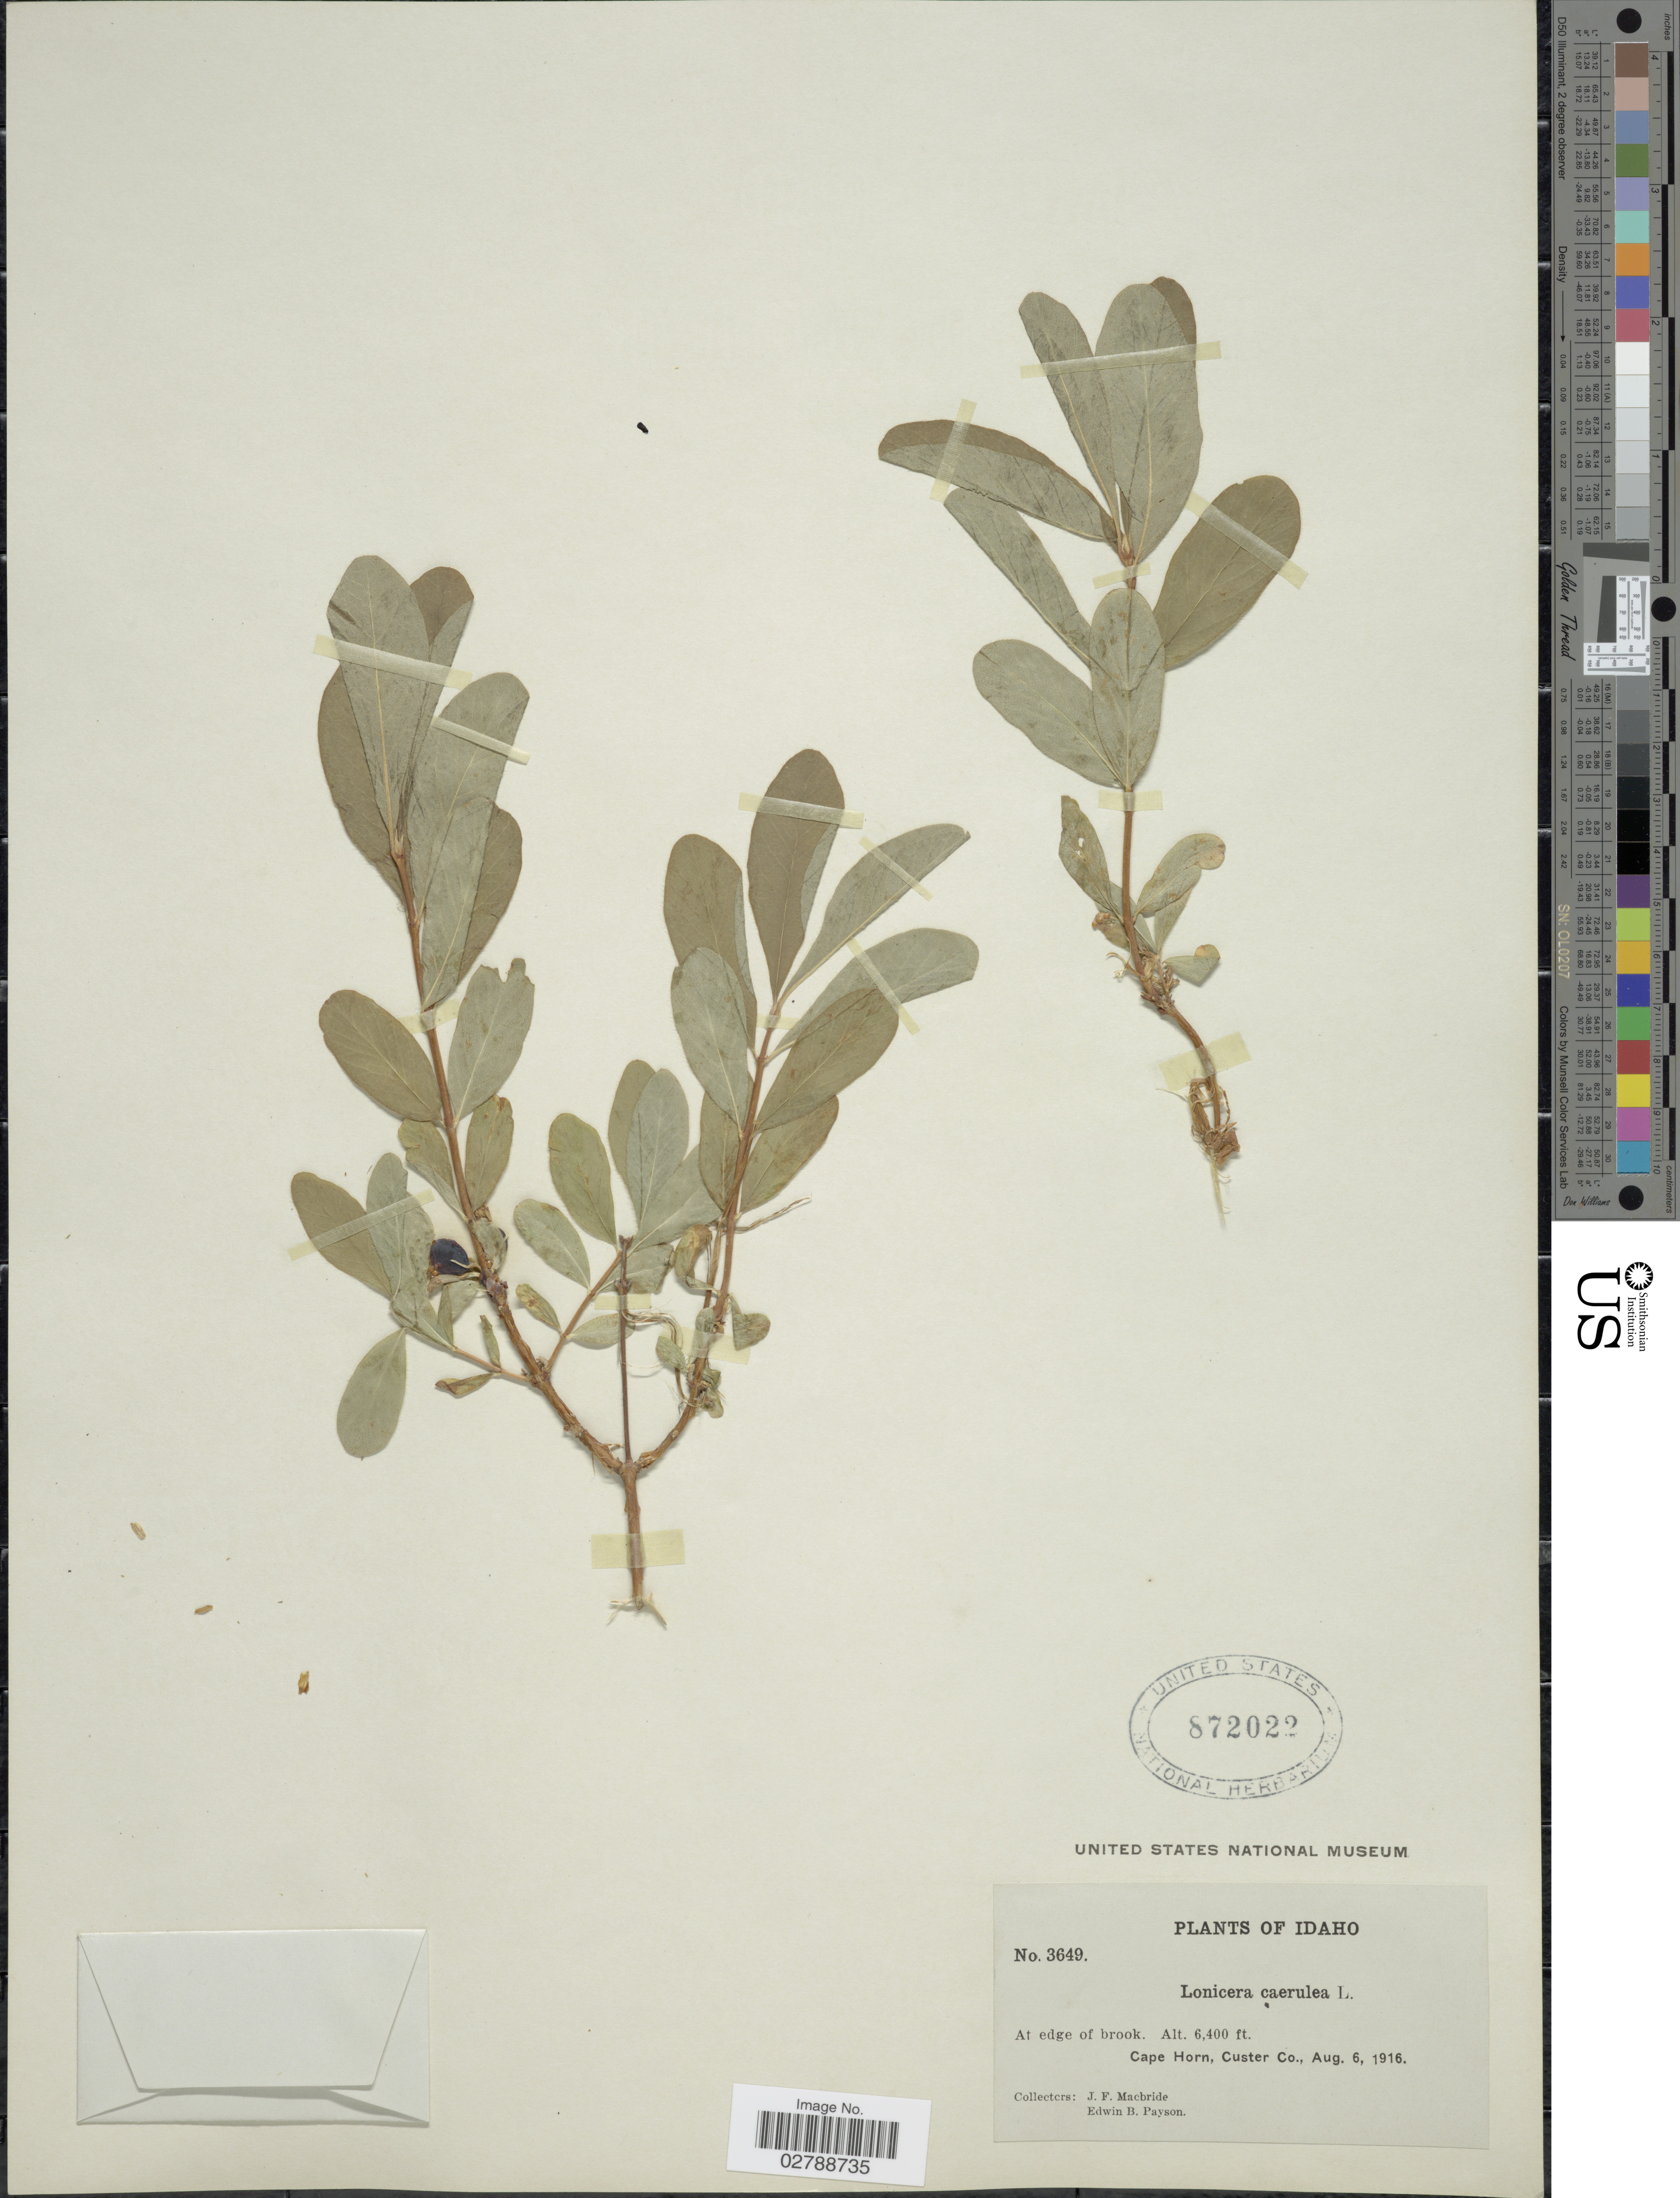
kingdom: Plantae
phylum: Tracheophyta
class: Magnoliopsida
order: Dipsacales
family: Caprifoliaceae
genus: Lonicera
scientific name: Lonicera caerulea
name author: L.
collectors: J. F. Macbride & E. B. Payson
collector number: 3649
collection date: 1916-08-06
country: United States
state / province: Idaho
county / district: Custer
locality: At edge of brook. Cape Horn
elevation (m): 1951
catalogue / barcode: US 872022